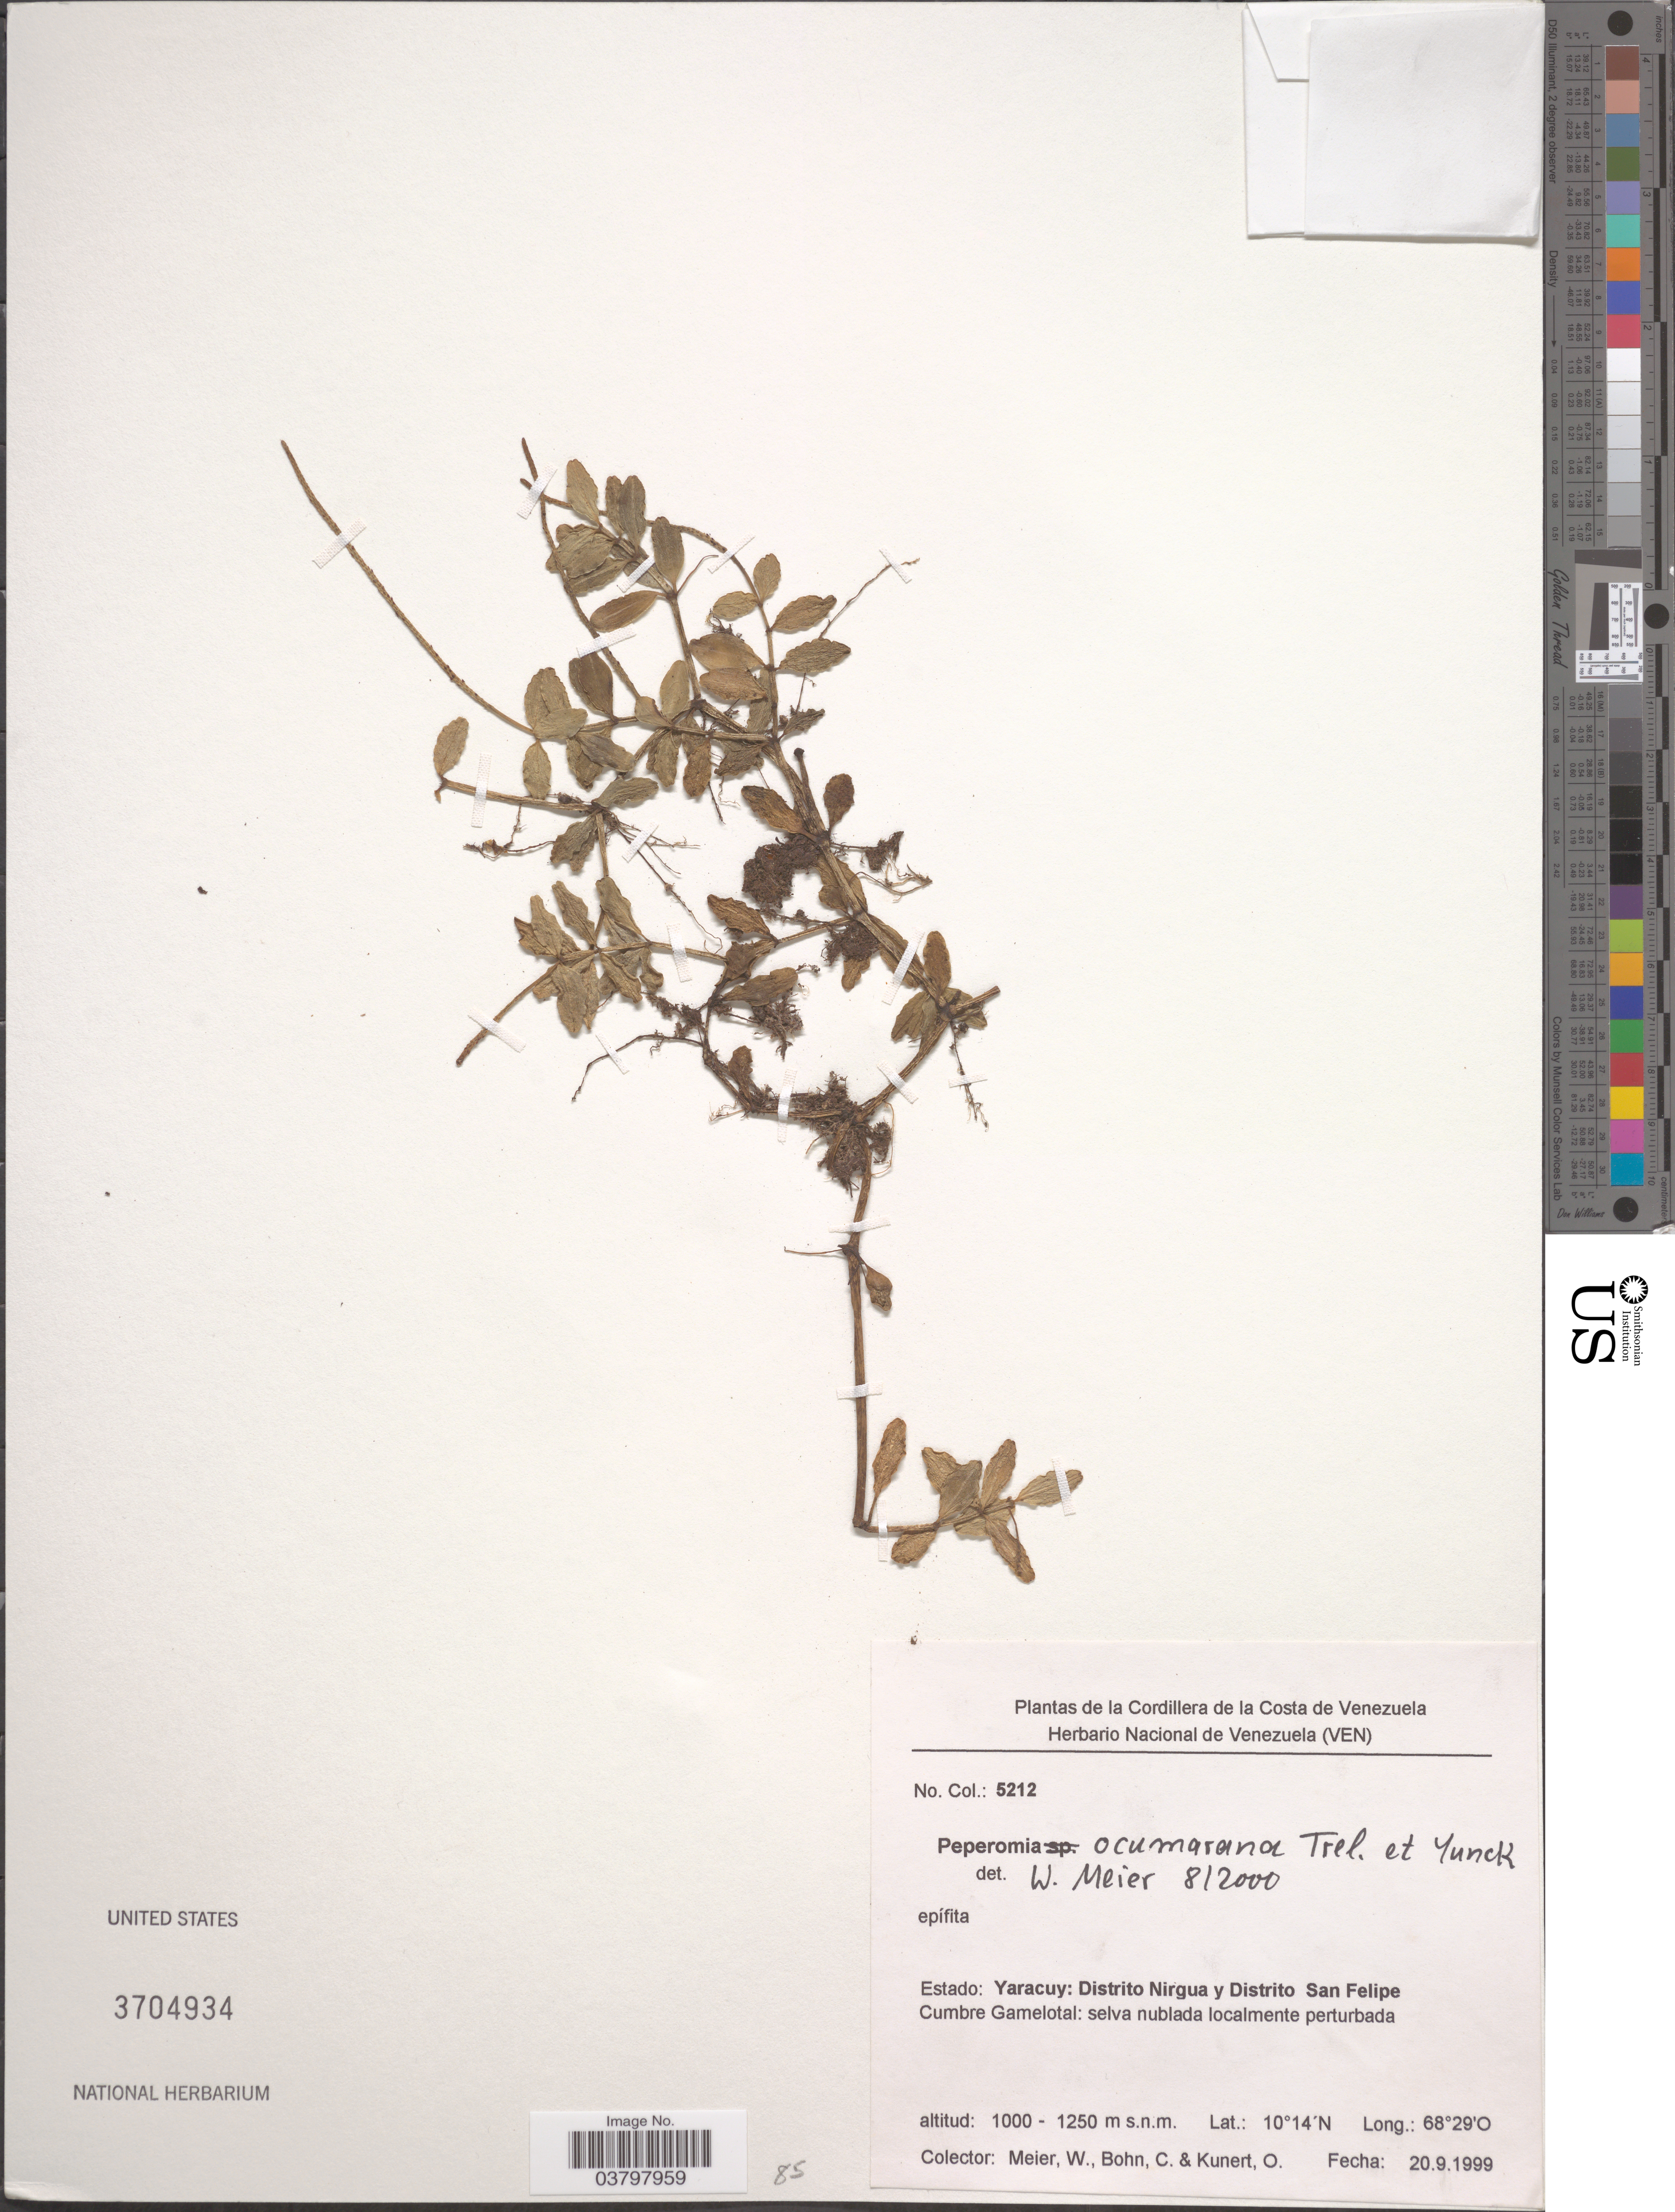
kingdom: Plantae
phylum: Tracheophyta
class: Magnoliopsida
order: Piperales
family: Piperaceae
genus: Peperomia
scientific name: Peperomia ocumarana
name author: Trel. & Yunck.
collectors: W. Meier, C. Bohn & O. Kunert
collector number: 5212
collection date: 1999-09-20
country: Venezuela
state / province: Yaracuy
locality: Distrito Nirgua y Distrito San Felipe. Cumbre Gamelotal: selva nublada localmente perturbada.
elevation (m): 1000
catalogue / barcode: US 3704934